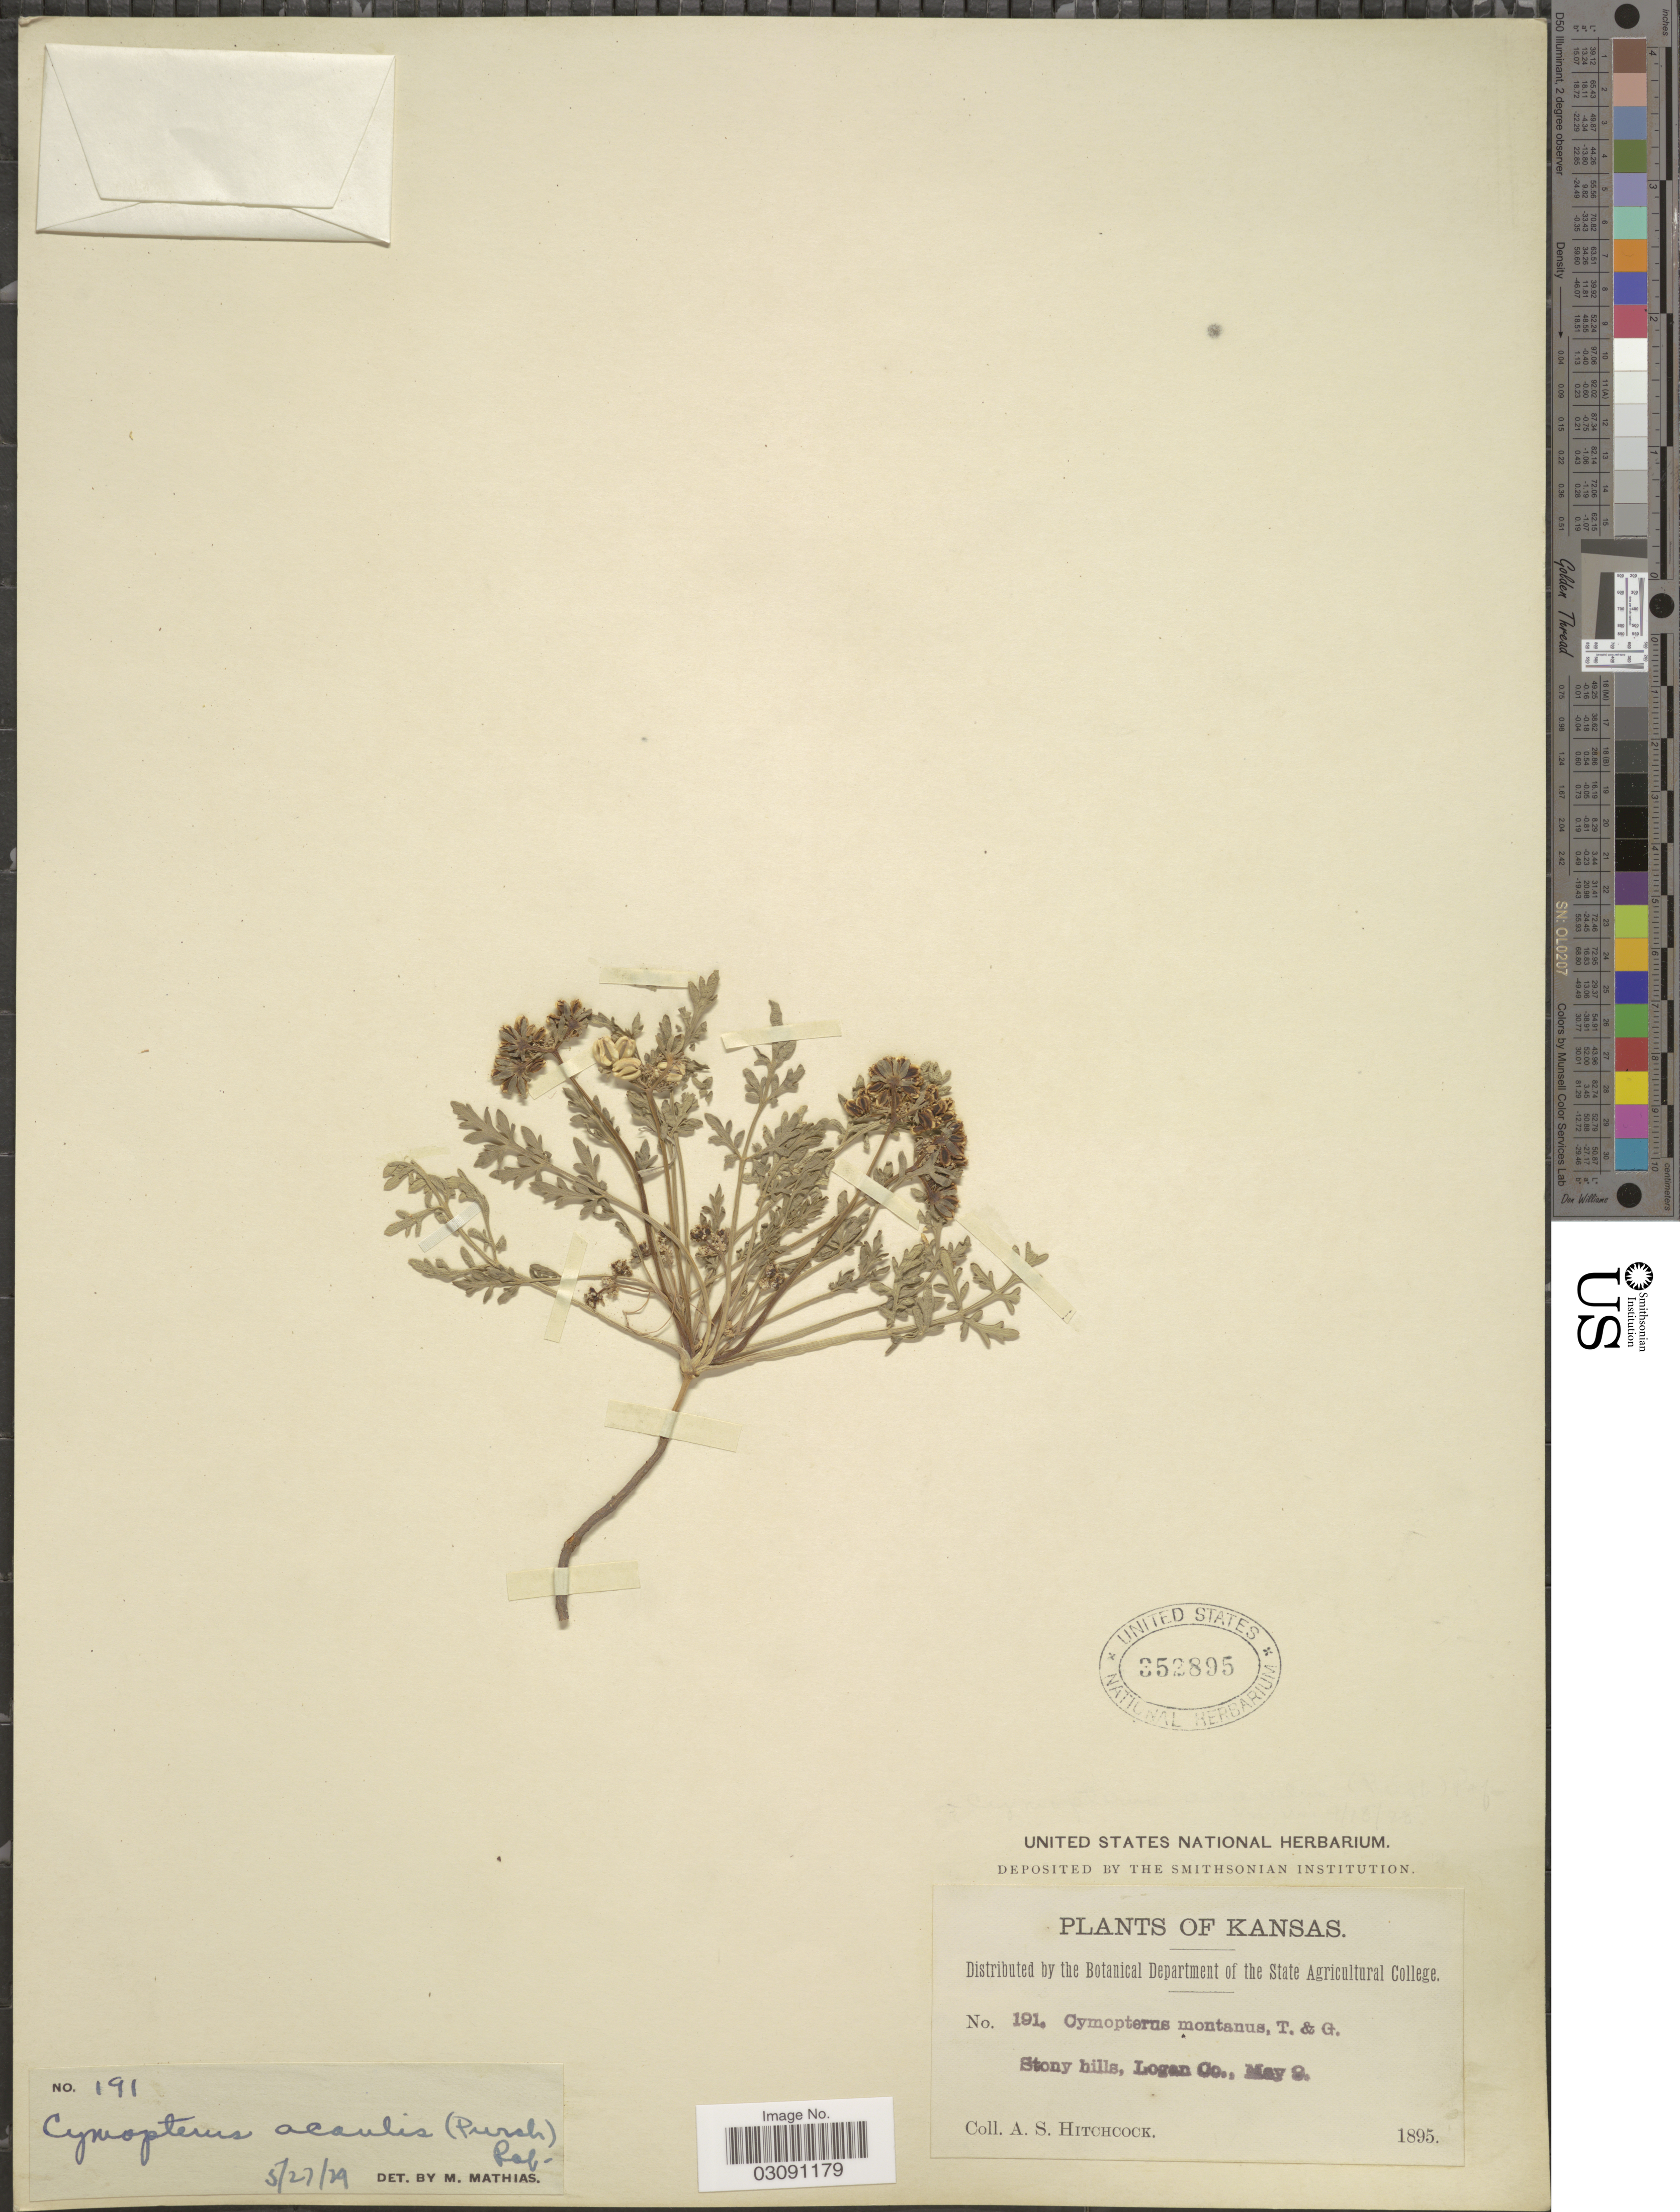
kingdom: Plantae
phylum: Tracheophyta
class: Magnoliopsida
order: Apiales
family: Apiaceae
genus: Cymopterus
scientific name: Cymopterus acaulis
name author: (Pursh) Raf.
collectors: A. S. Hitchcock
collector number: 191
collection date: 1895-05-09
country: United States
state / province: Kansas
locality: Stony hills, Logan Co.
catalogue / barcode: US 352895